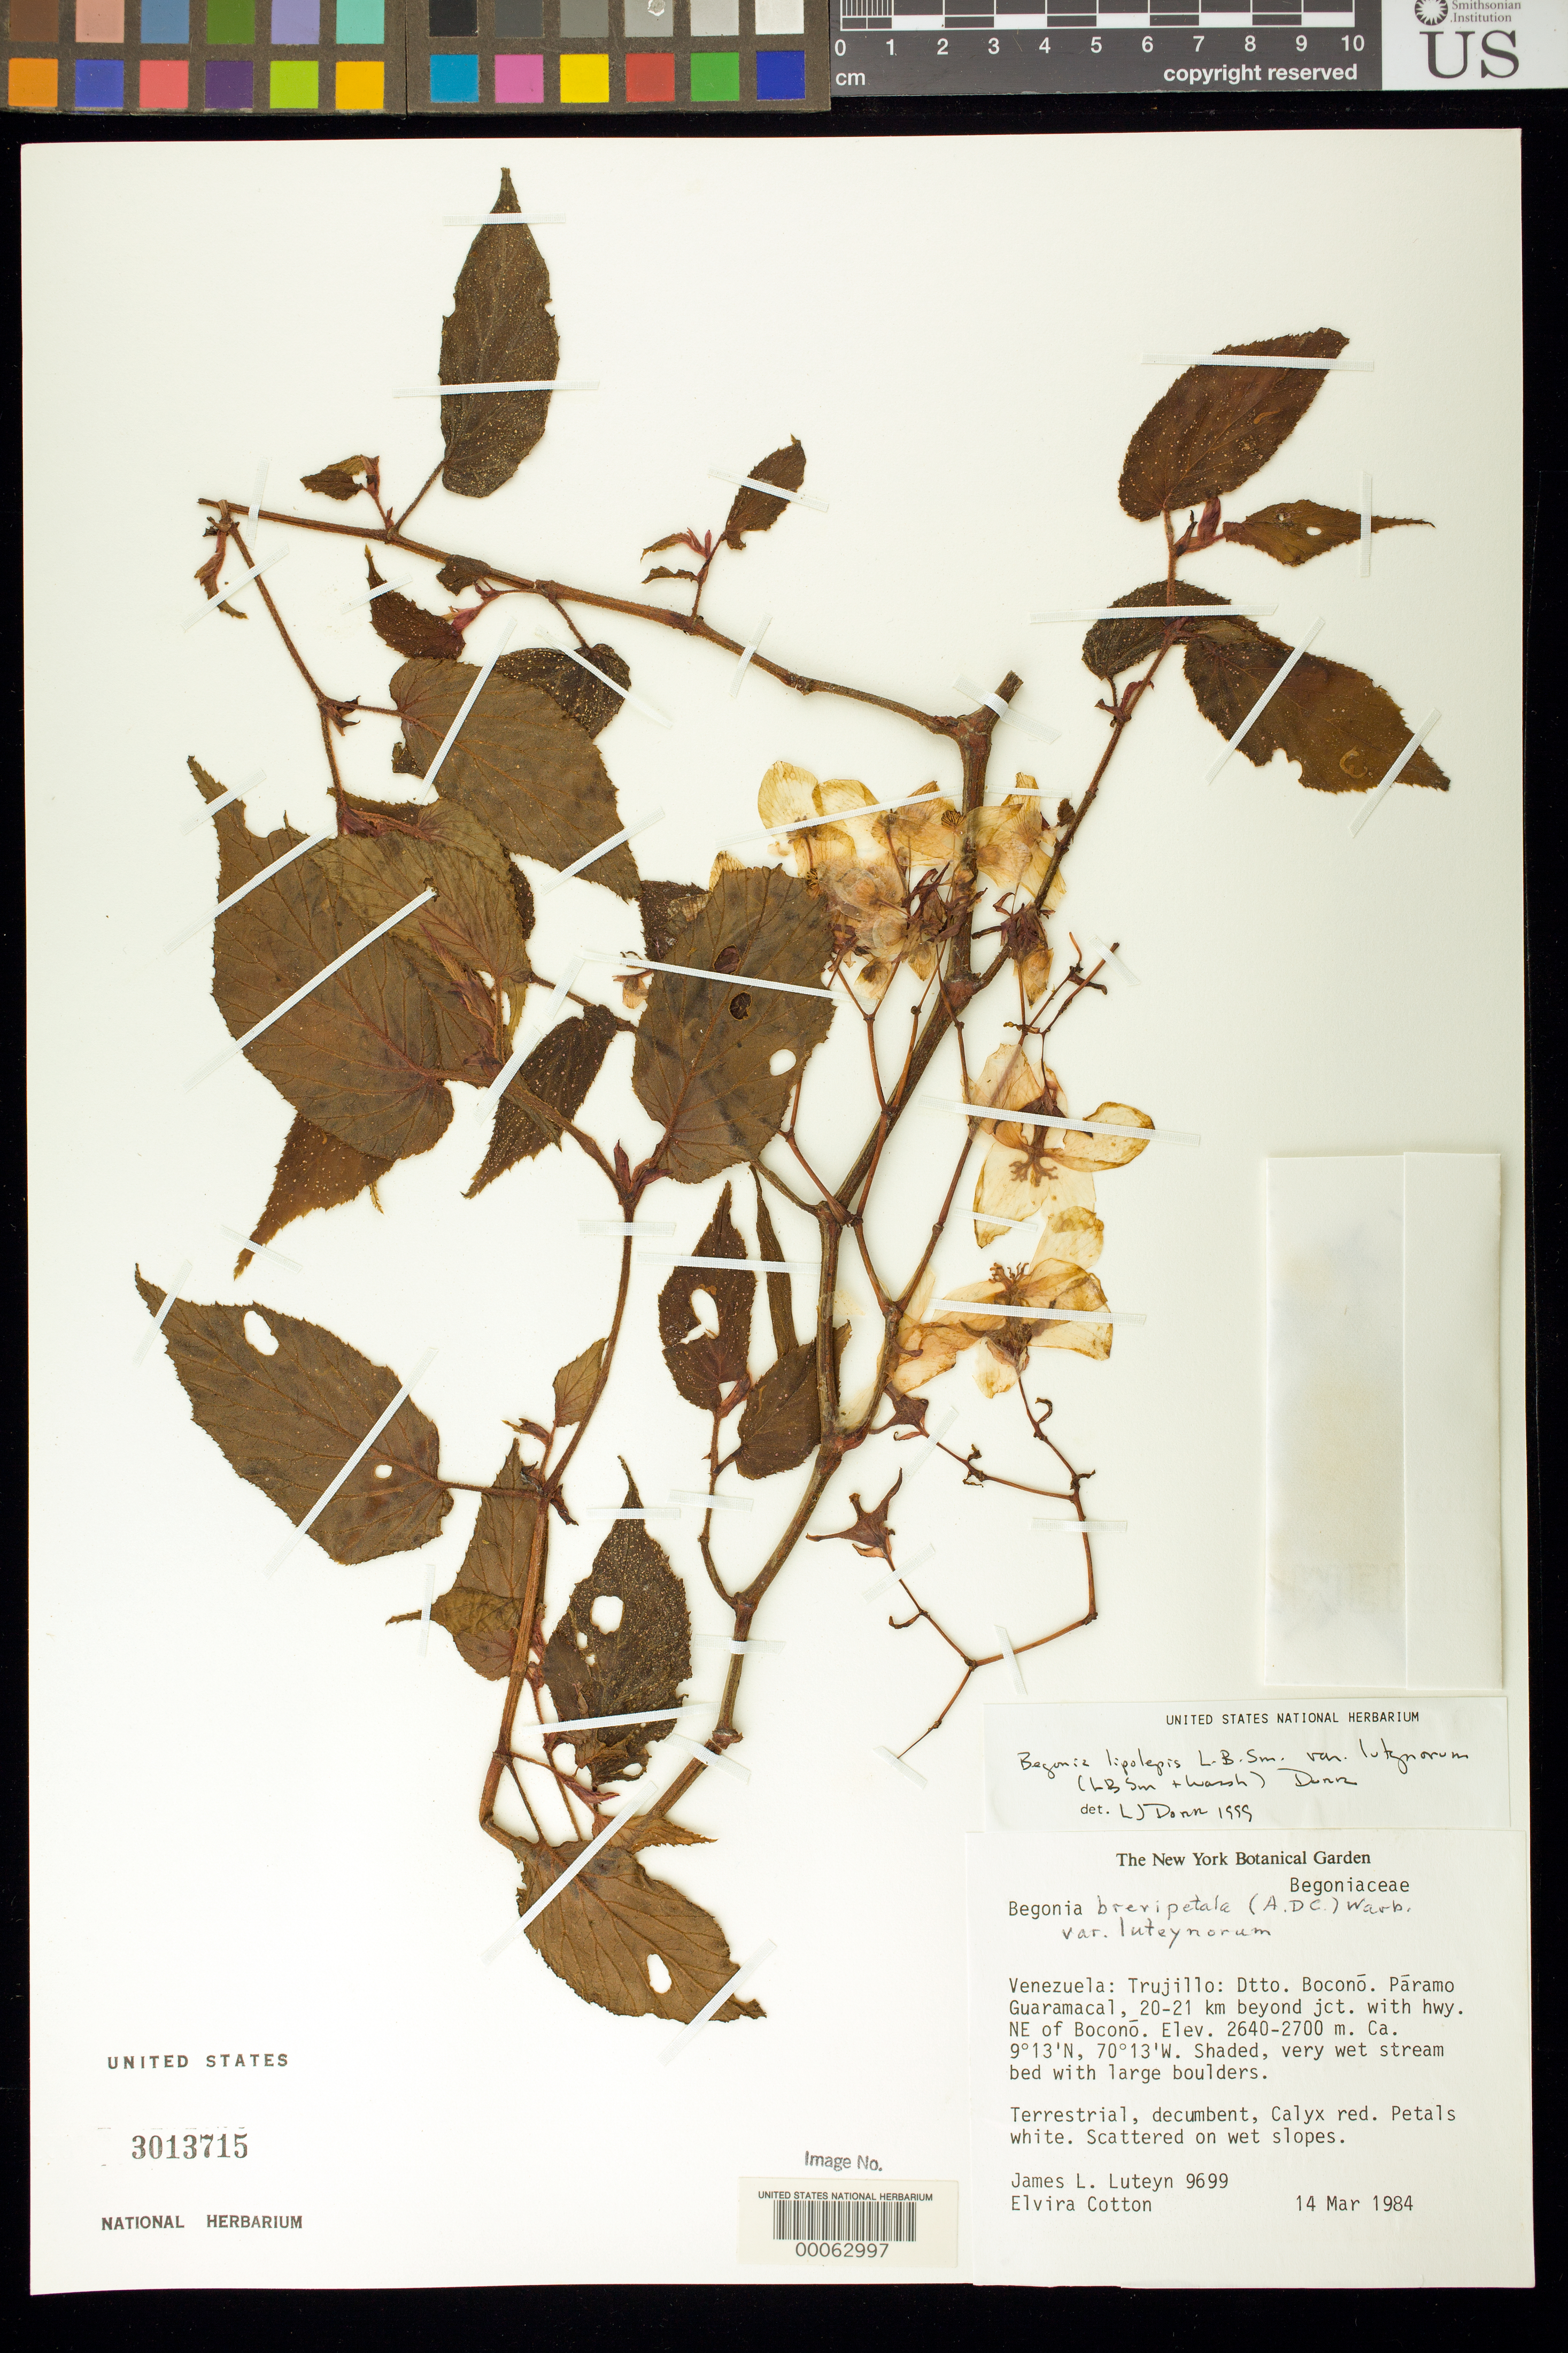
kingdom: Plantae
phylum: Tracheophyta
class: Magnoliopsida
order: Cucurbitales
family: Begoniaceae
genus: Begonia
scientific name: Begonia luteyniorum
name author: (L.B. Sm. & Wassh.) Jara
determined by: Dorr, L. J., (BOT), Smithsonian Institution - National Museum of Natural History (UNITED STATES)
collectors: R. L. Liesner & E. Cotton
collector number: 9699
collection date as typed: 14 Mar 1984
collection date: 1984-03-14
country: Venezuela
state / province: Trujillo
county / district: Boconó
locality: Paramo de Guaramacal, 20-21 km beyond junction with highway ne of Boconó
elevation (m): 2640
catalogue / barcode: US 3013715